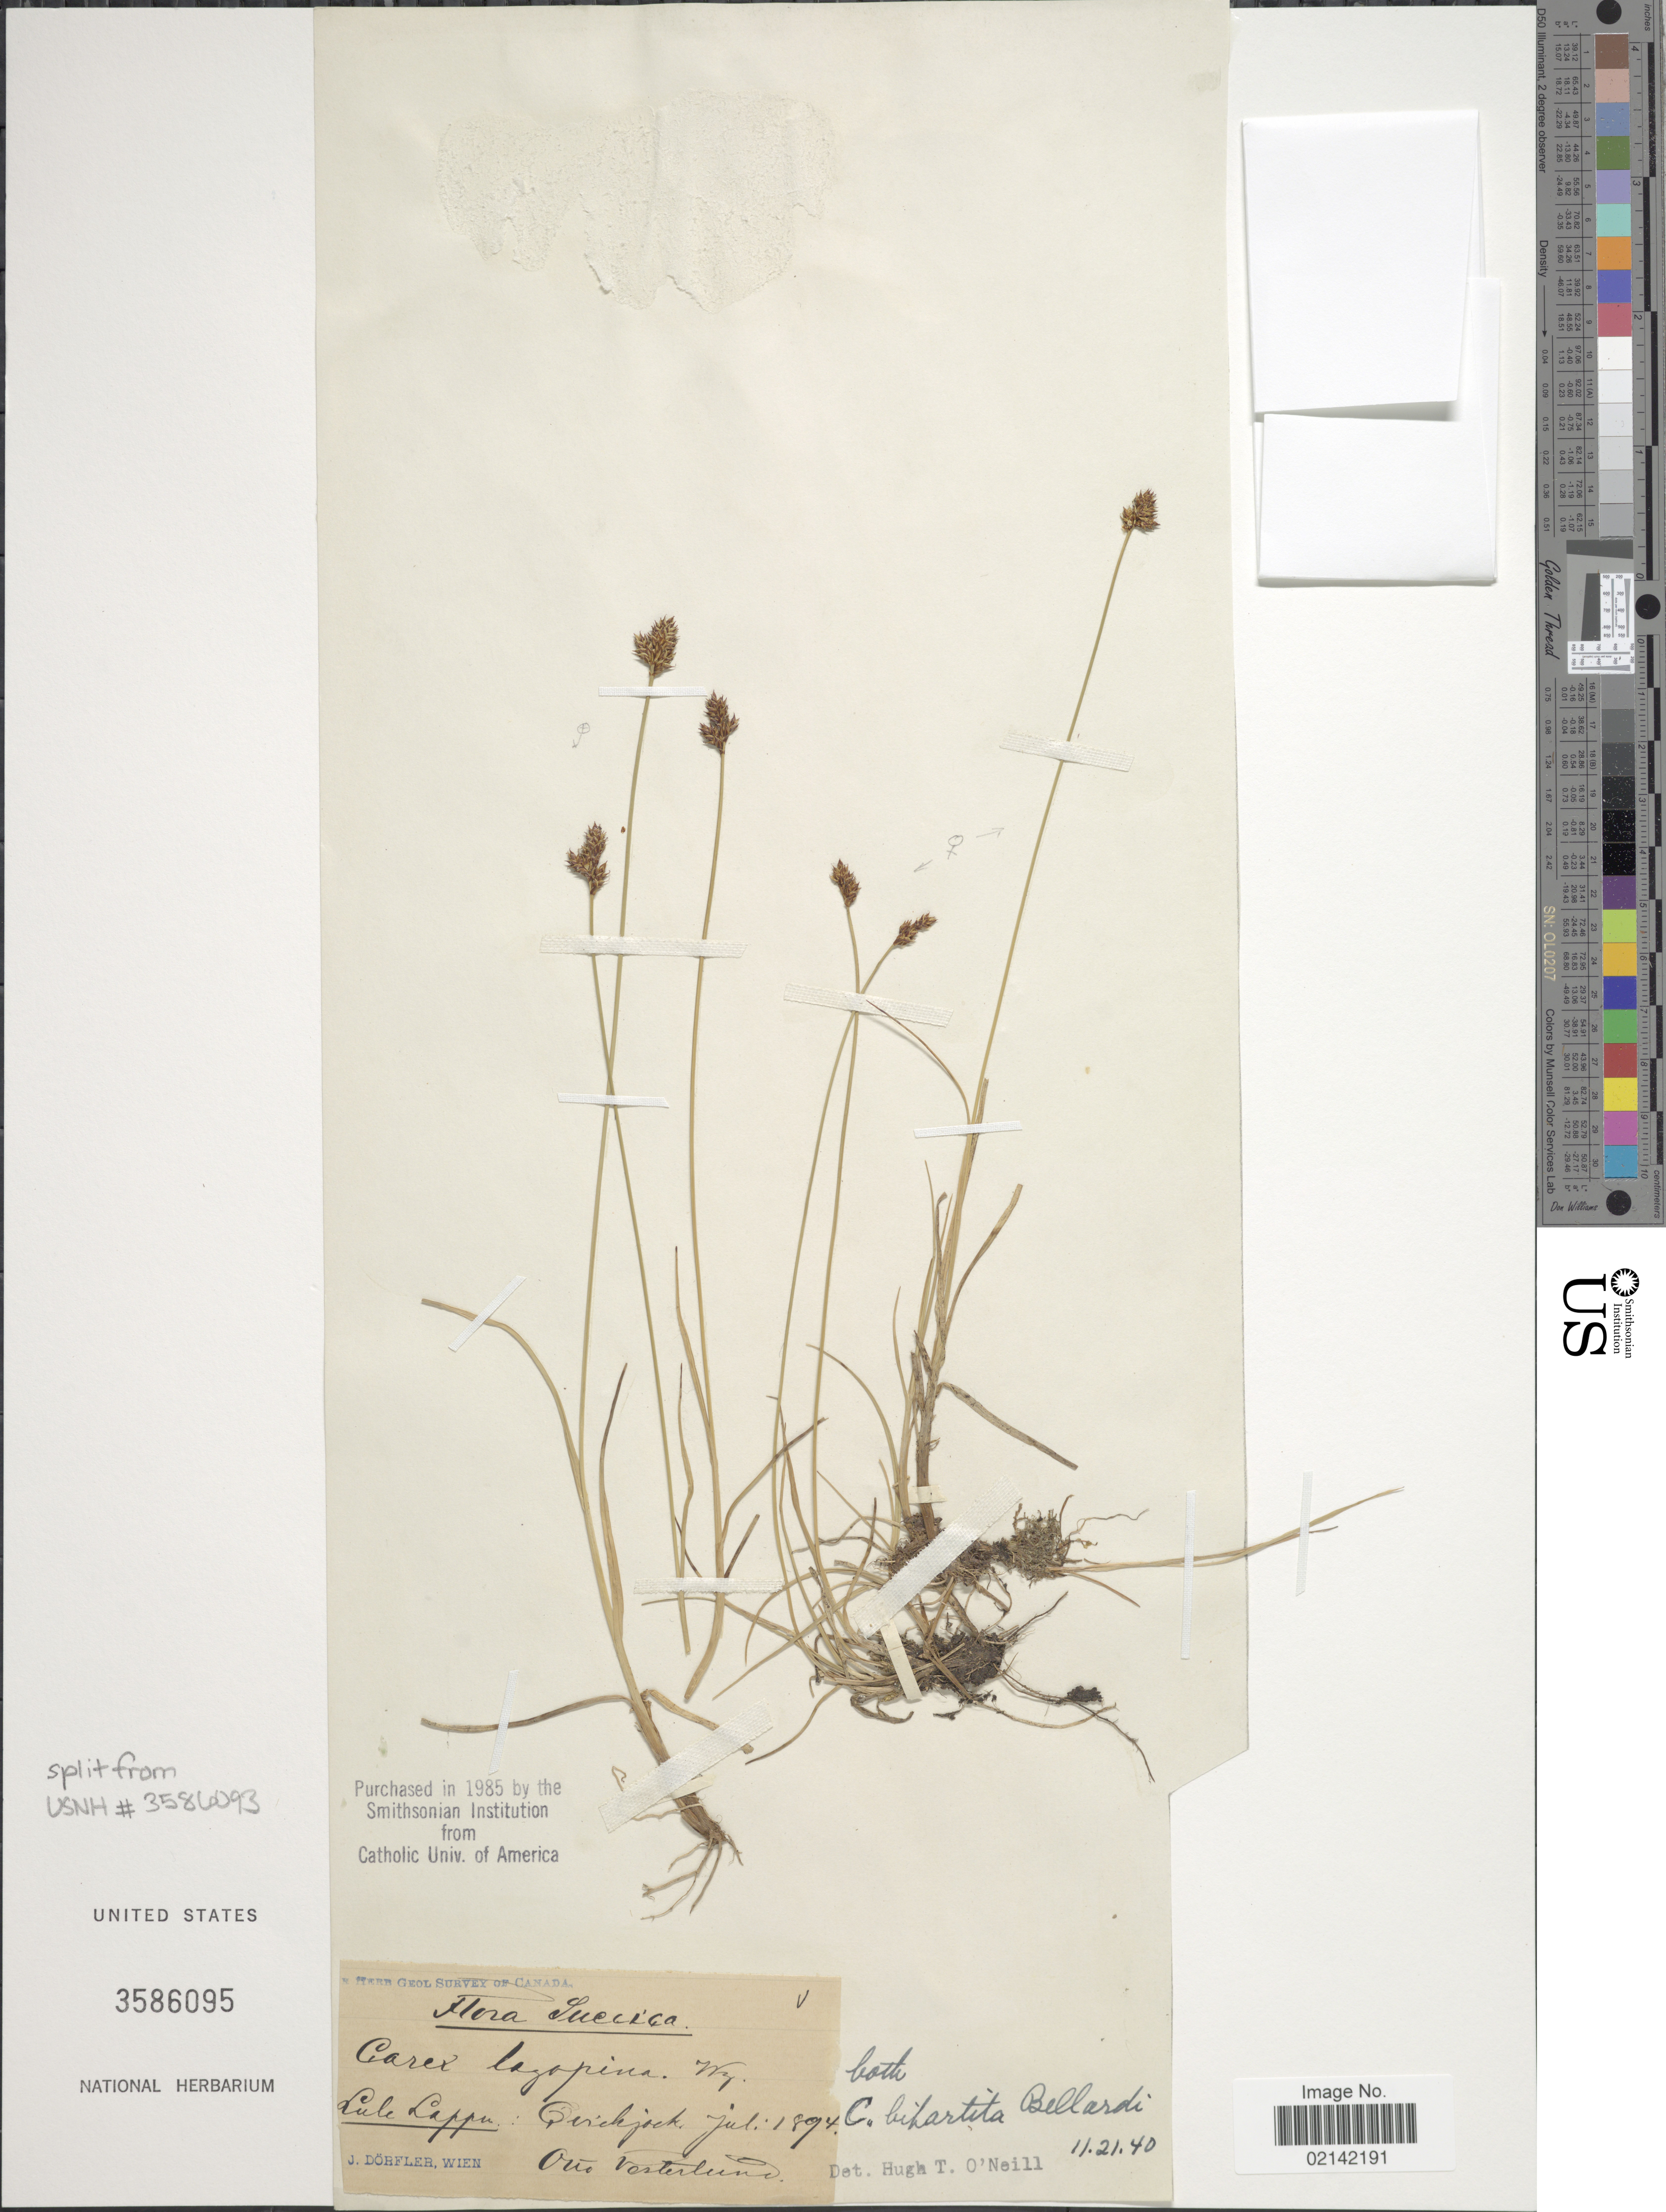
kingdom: Plantae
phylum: Tracheophyta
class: Liliopsida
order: Poales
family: Cyperaceae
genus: Carex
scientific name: Carex lachenalii subsp. lachenalii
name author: Schkuhr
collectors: O. Vesterlund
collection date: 1894-07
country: Sweden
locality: Suecica. Lule Lappn: Qvickjock [interpreted]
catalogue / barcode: US 3586095